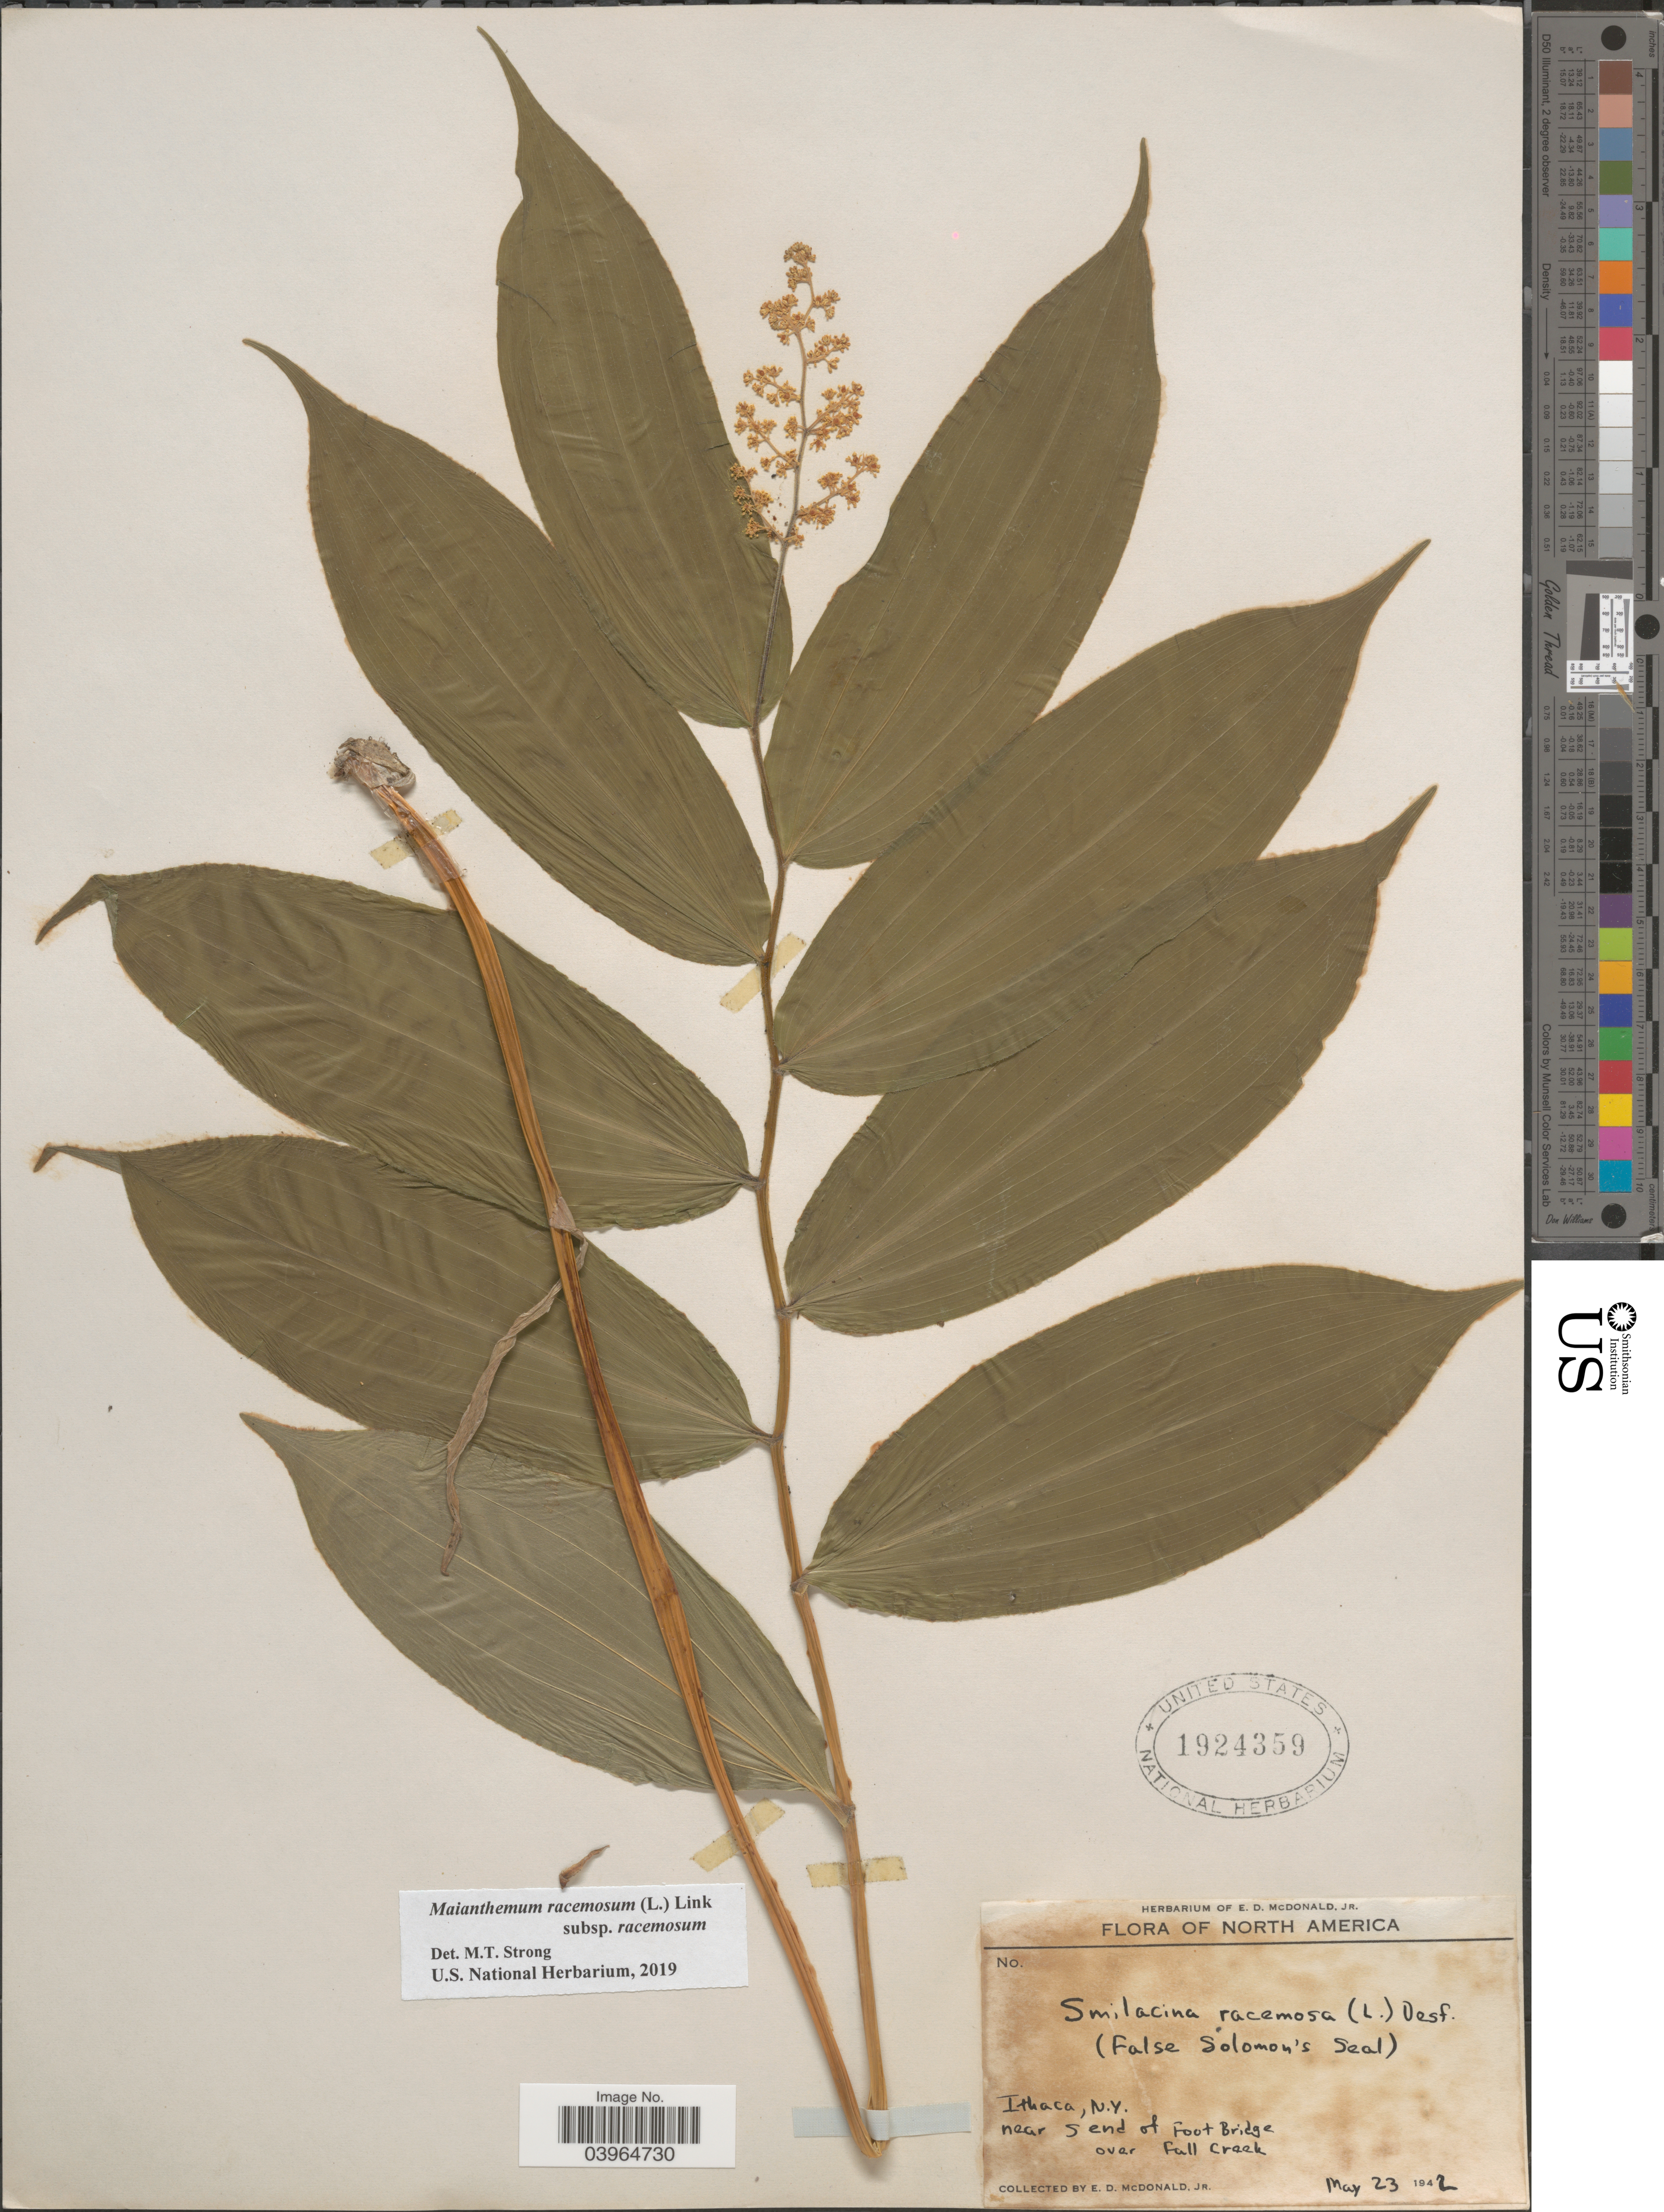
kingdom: Plantae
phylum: Tracheophyta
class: Liliopsida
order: Asparagales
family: Asparagaceae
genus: Maianthemum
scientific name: Maianthemum racemosum subsp. racemosum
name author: (L.) Link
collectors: E. D. McDonald Jr.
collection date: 1942-05-23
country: United States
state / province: New York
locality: Ithaca, N.Y. near S end of Foot Bridge over Fall Creek.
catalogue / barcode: US 1924359